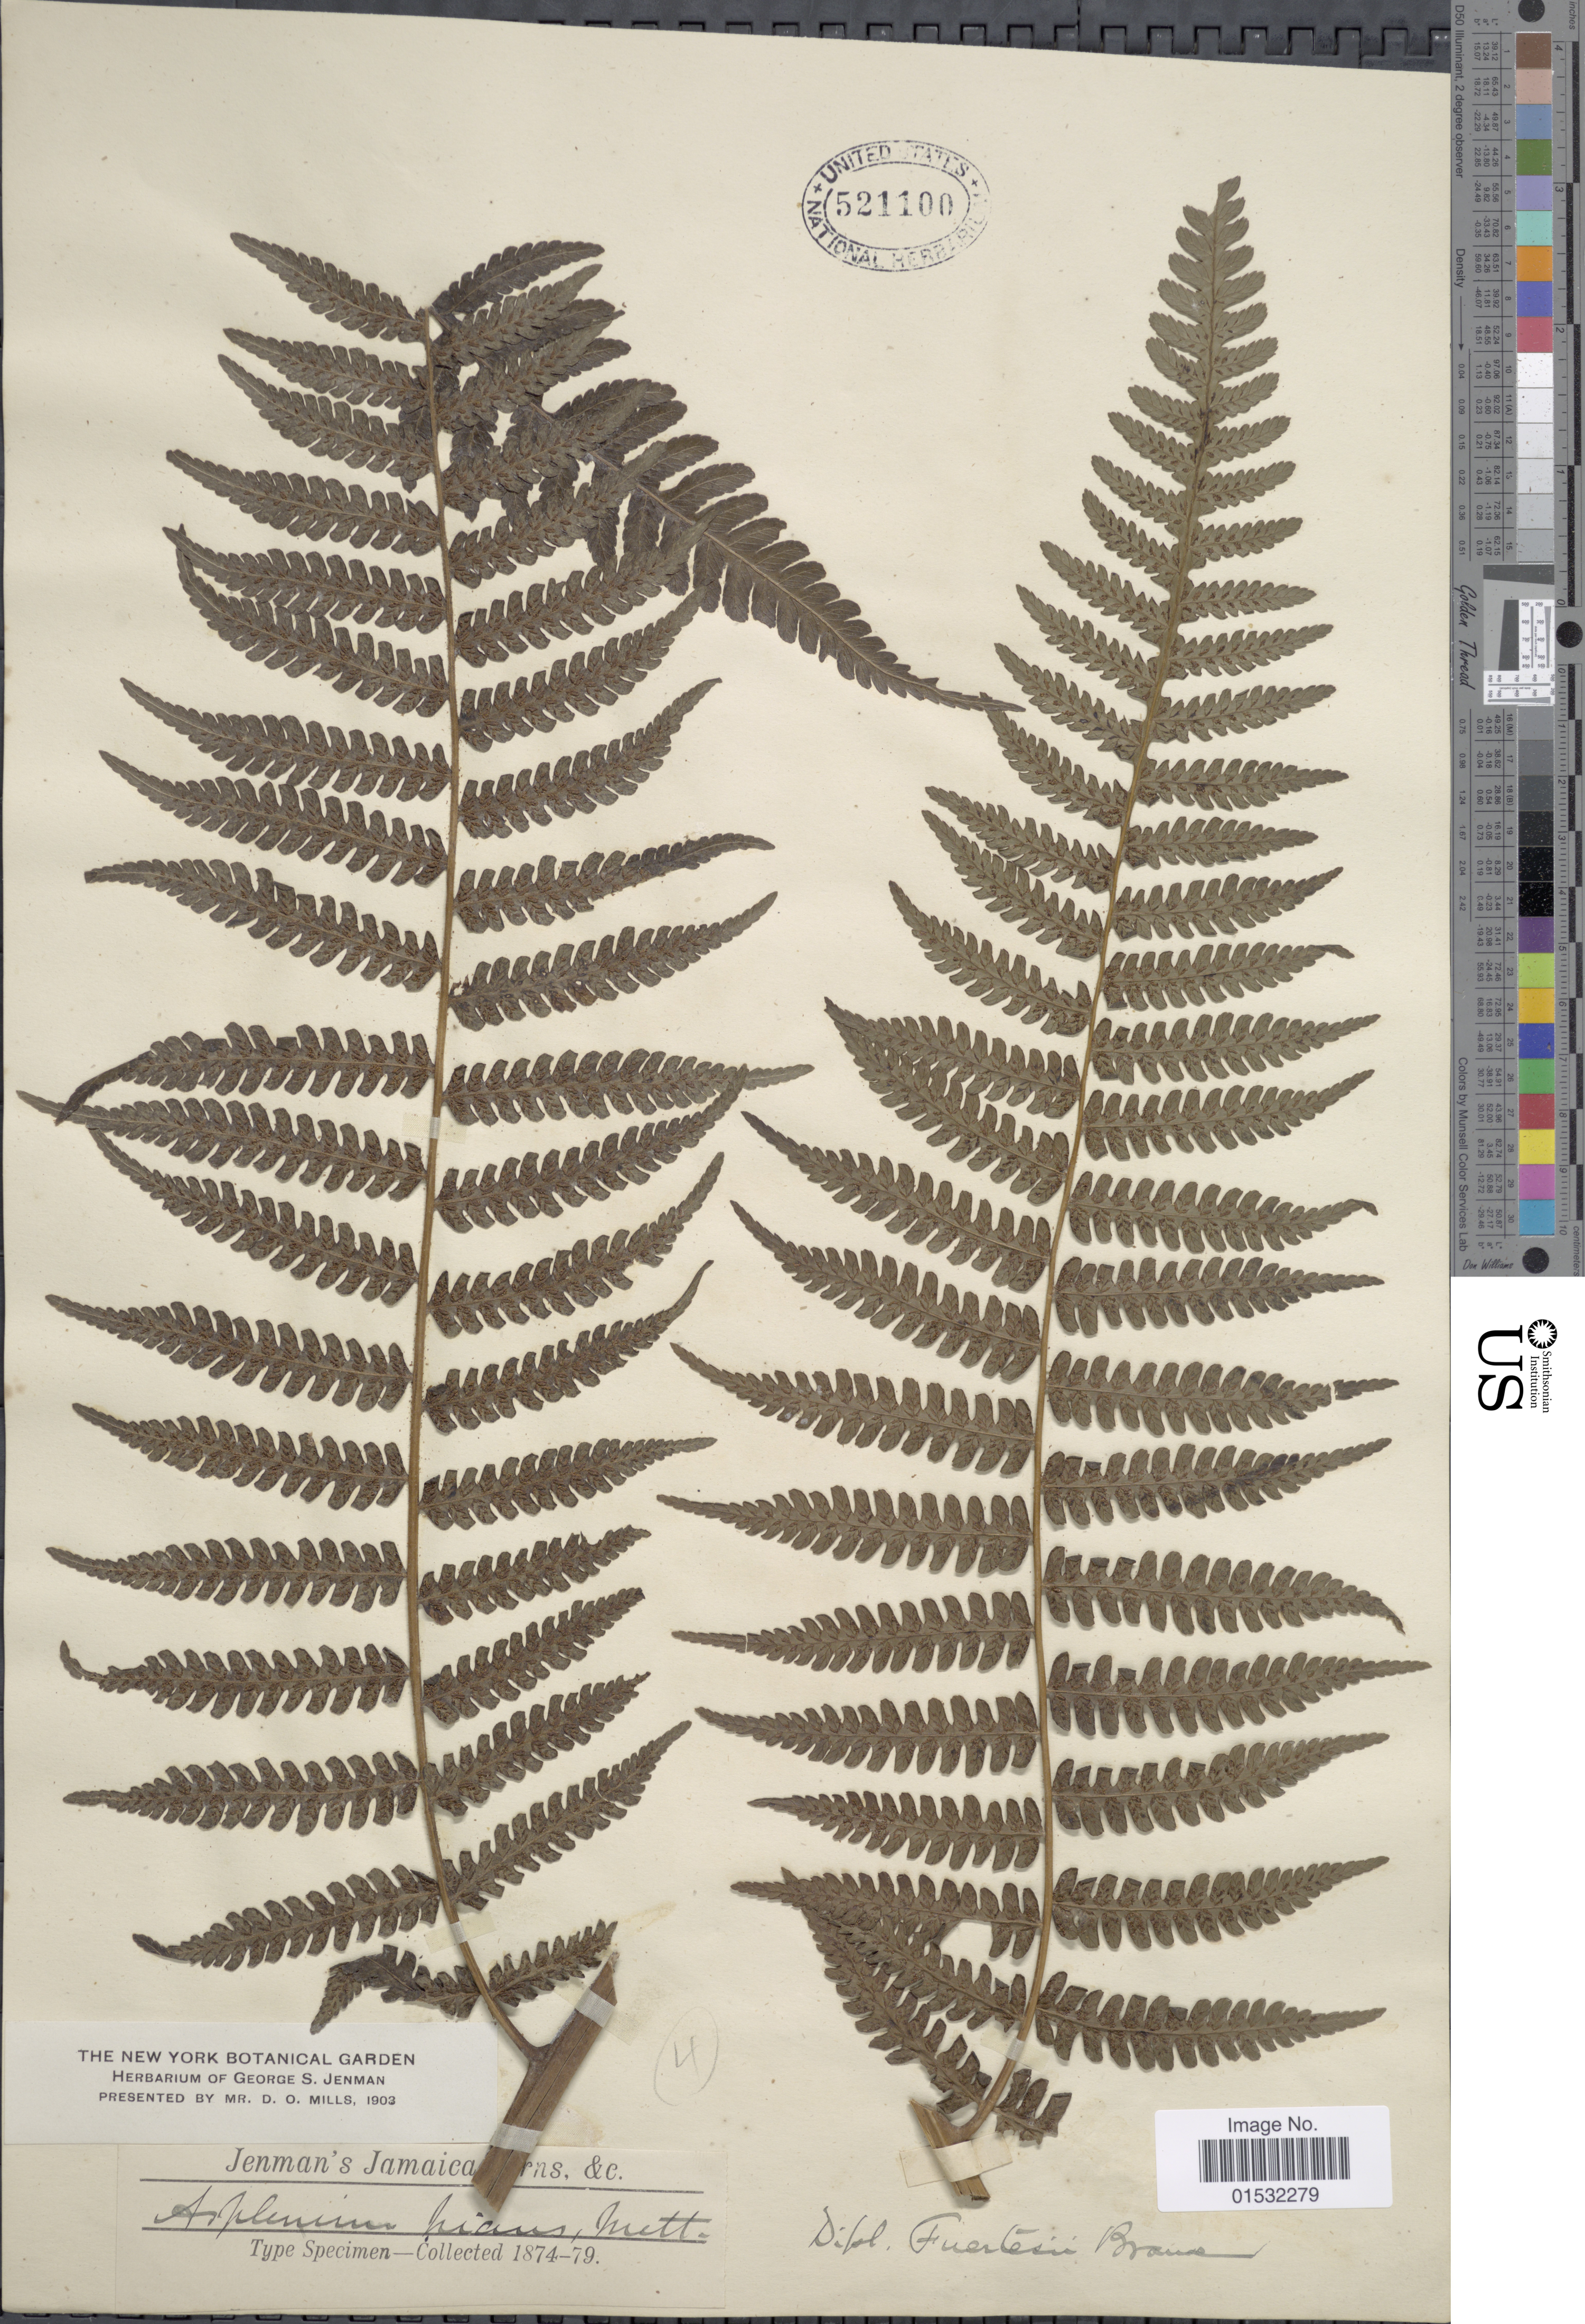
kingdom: Plantae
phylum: Tracheophyta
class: Polypodiopsida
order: Polypodiales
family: Athyriaceae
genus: Diplazium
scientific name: Diplazium fuertesii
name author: Brause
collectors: -. Jenman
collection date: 1874/1879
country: Jamaica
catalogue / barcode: US 521100